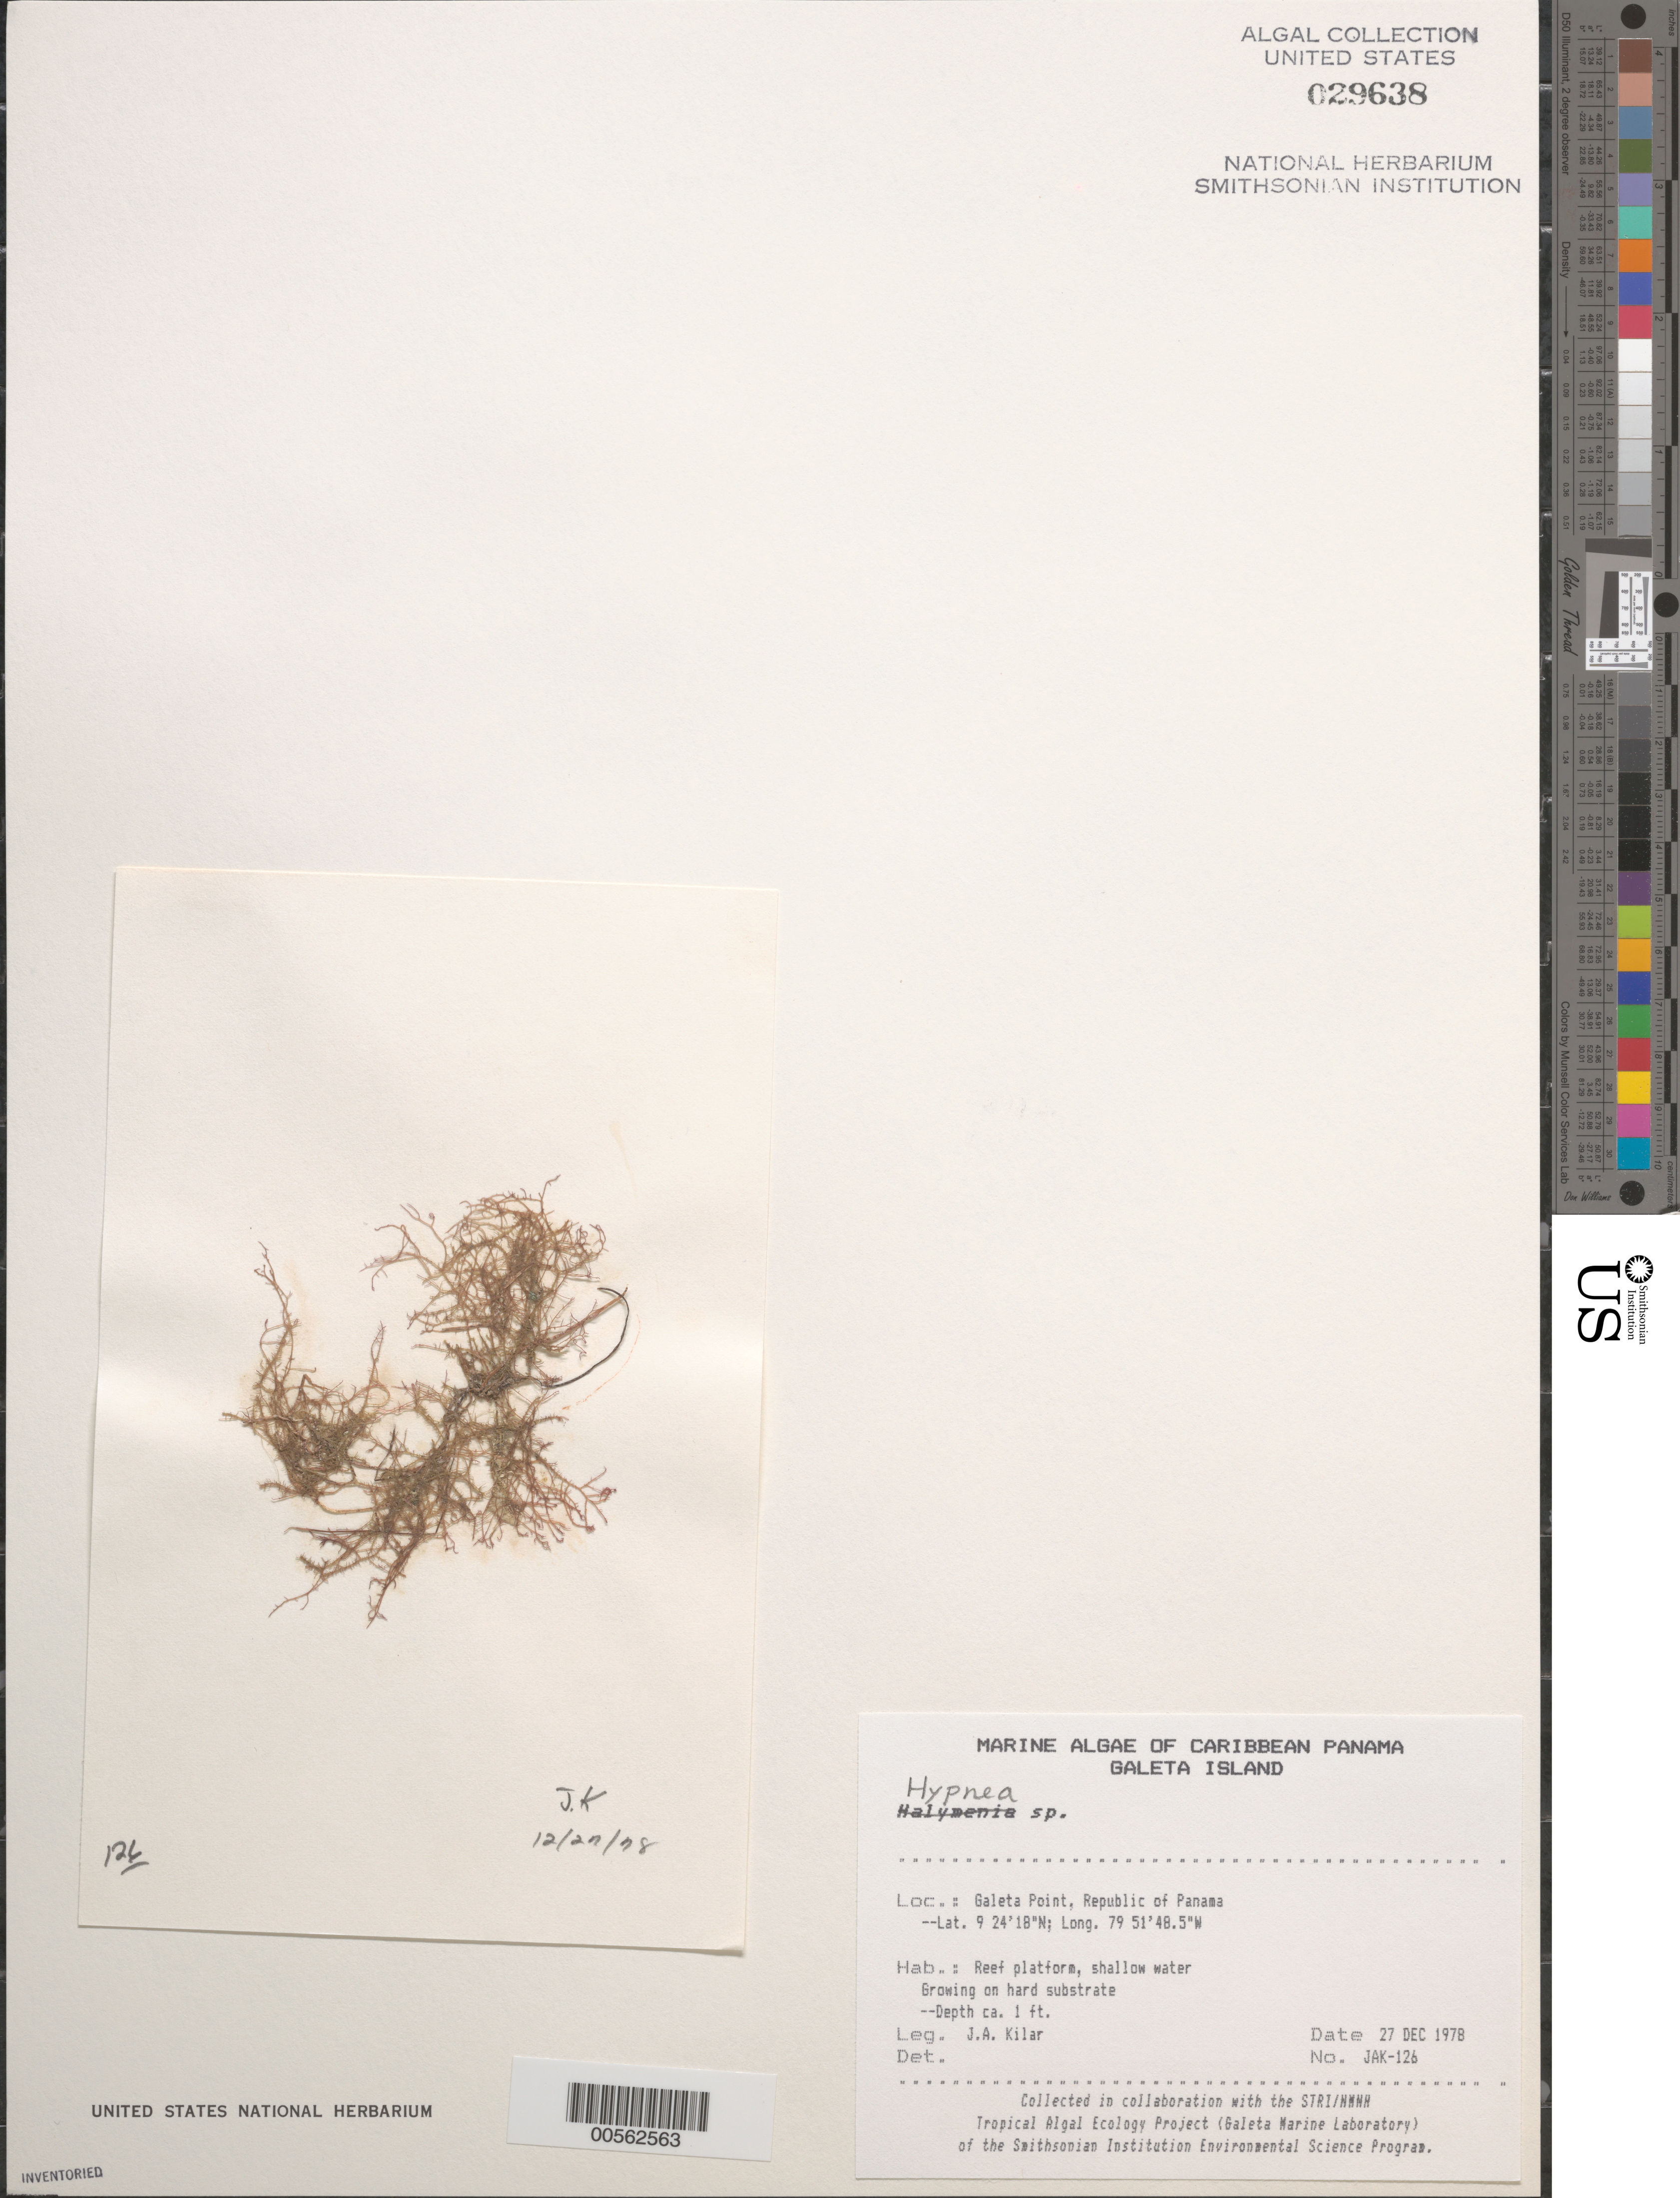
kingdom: Plantae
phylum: Rhodophyta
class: Florideophyceae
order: Gigartinales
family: Cystocloniaceae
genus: Hypnea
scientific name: Hypnea sp.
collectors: J. A. Kilar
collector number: JAK-126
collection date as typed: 27 Dec 1978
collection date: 1978-12-27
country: Panama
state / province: Colón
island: Galeta Island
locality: Galeta Point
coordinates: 9 24' 18" N, 79 51' 48.5" W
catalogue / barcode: US 29638